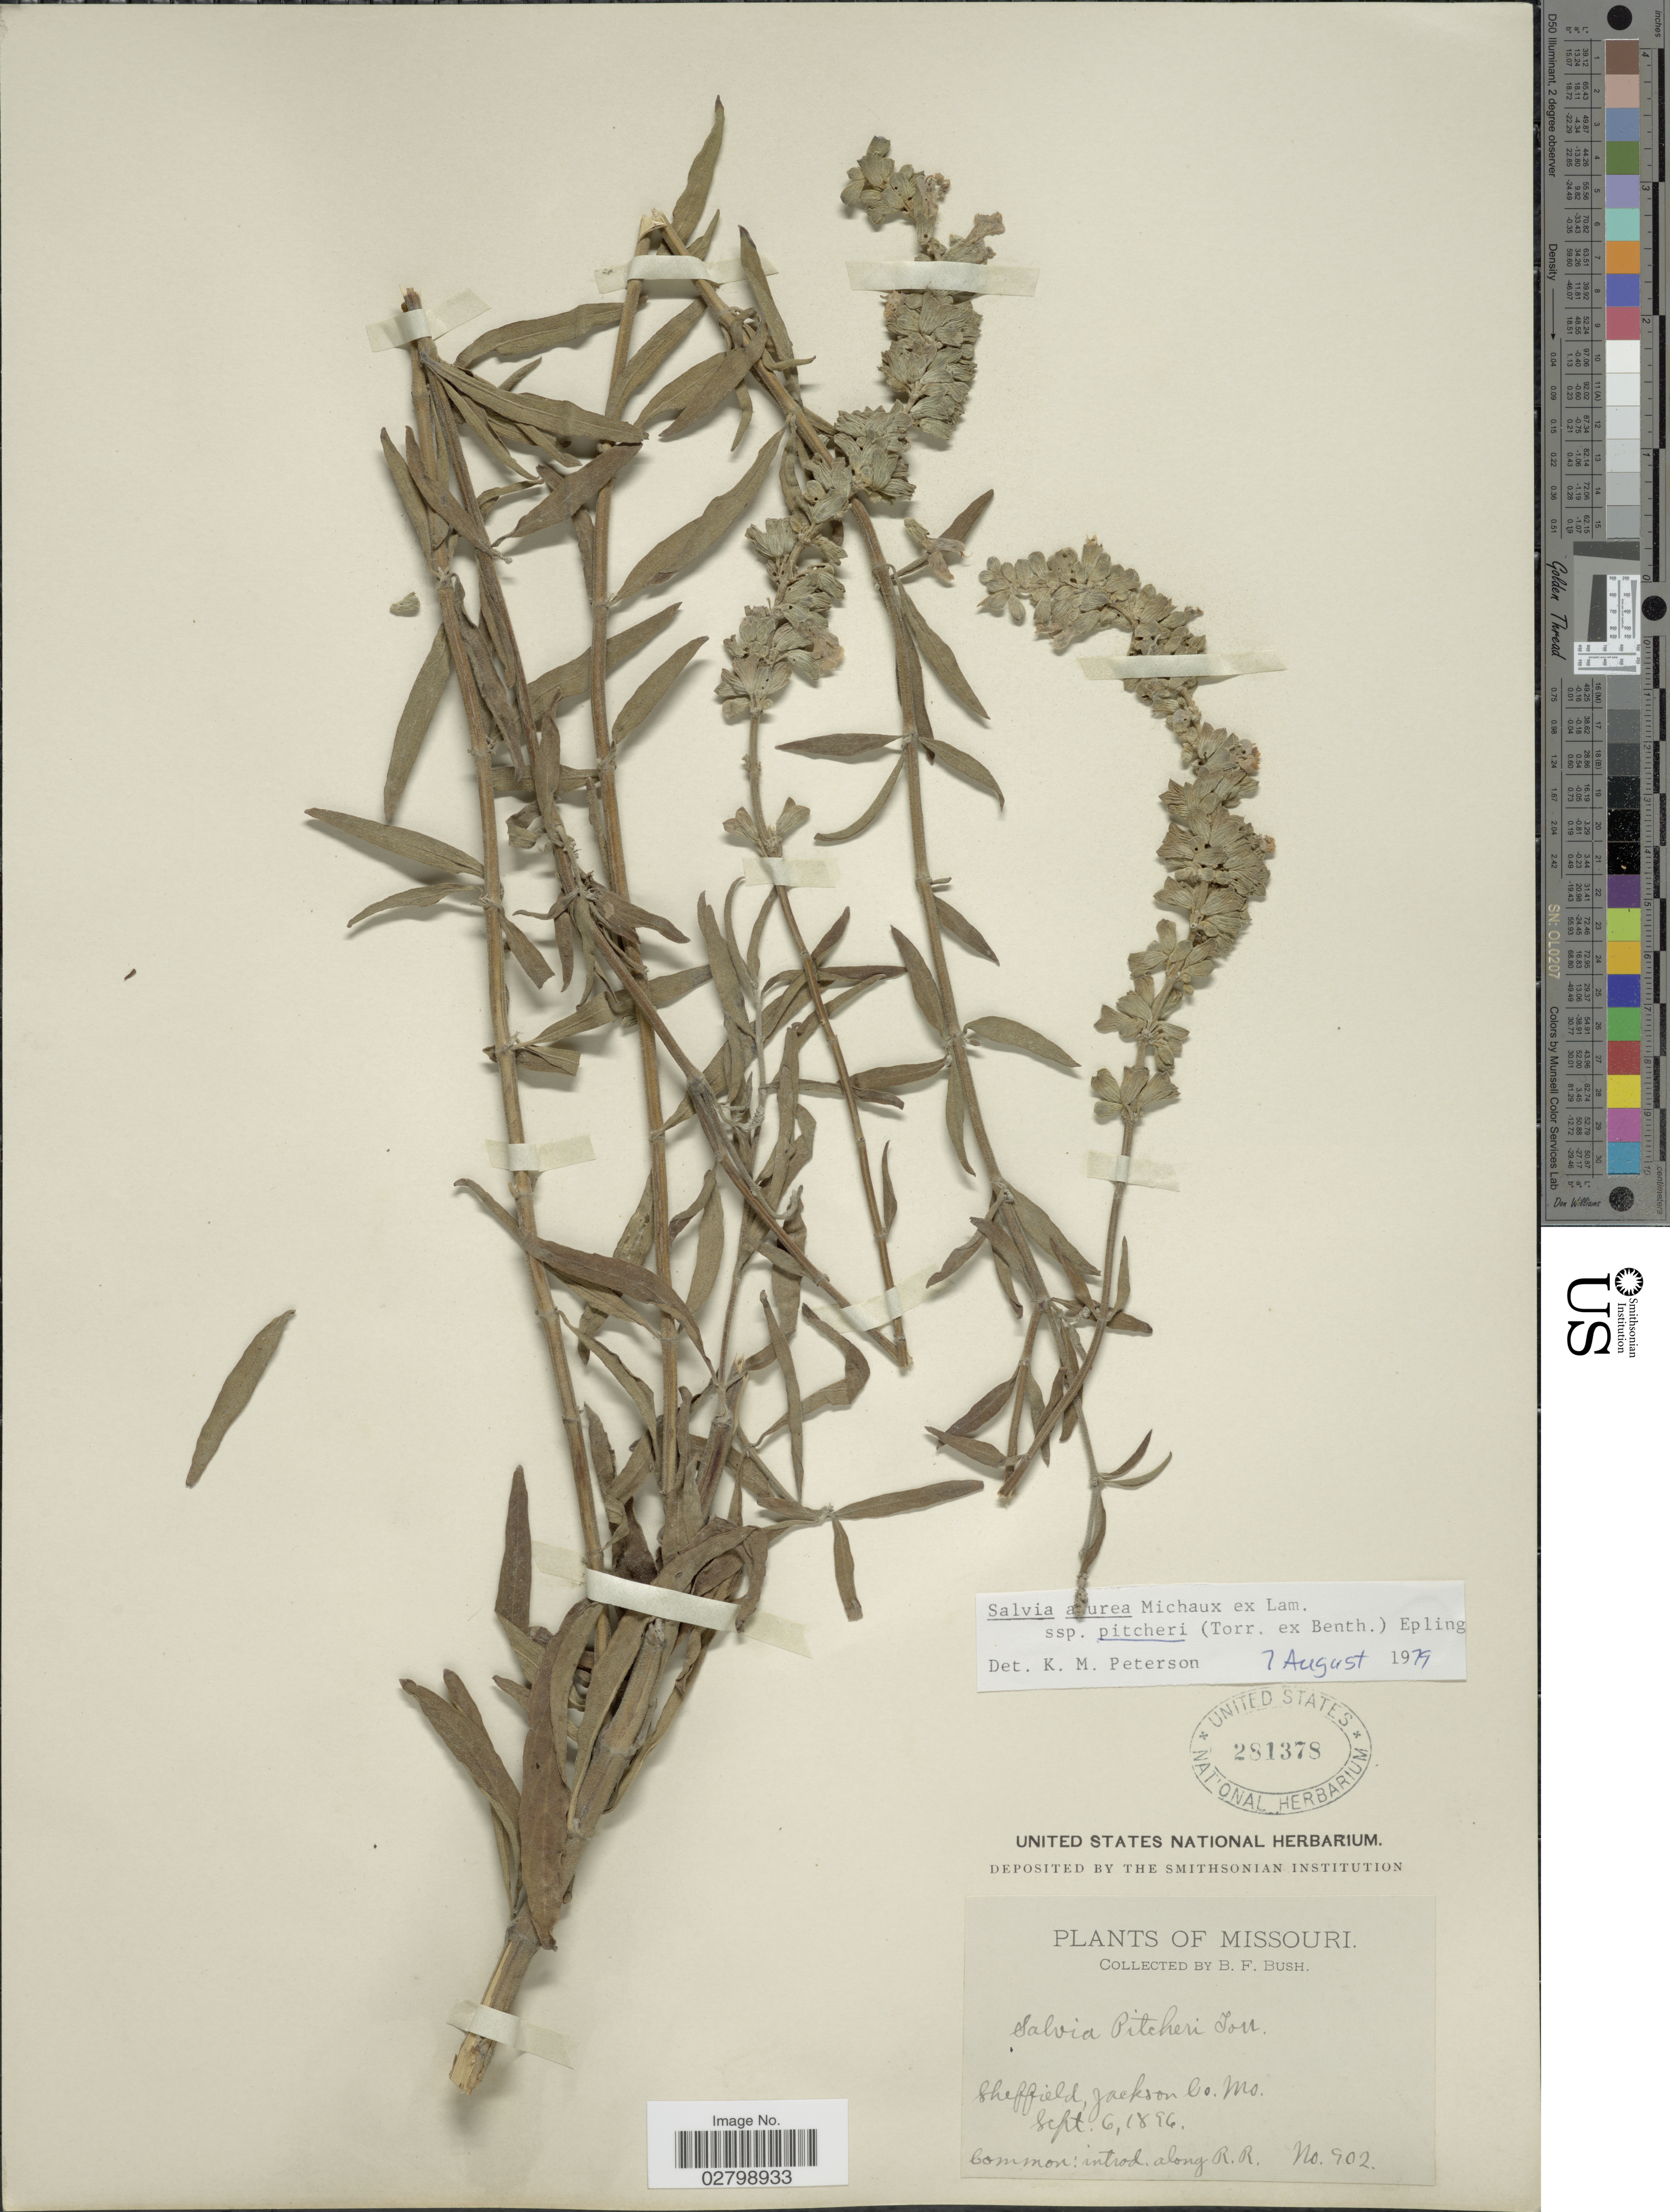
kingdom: Plantae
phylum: Tracheophyta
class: Magnoliopsida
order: Lamiales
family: Lamiaceae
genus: Salvia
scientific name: Salvia azurea subsp. pitcheri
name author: Michx. ex Lam.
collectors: B. F. Bush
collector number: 902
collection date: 1896-09-06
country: United States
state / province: Missouri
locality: Sheffield, Jackson Co.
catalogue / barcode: US 281378